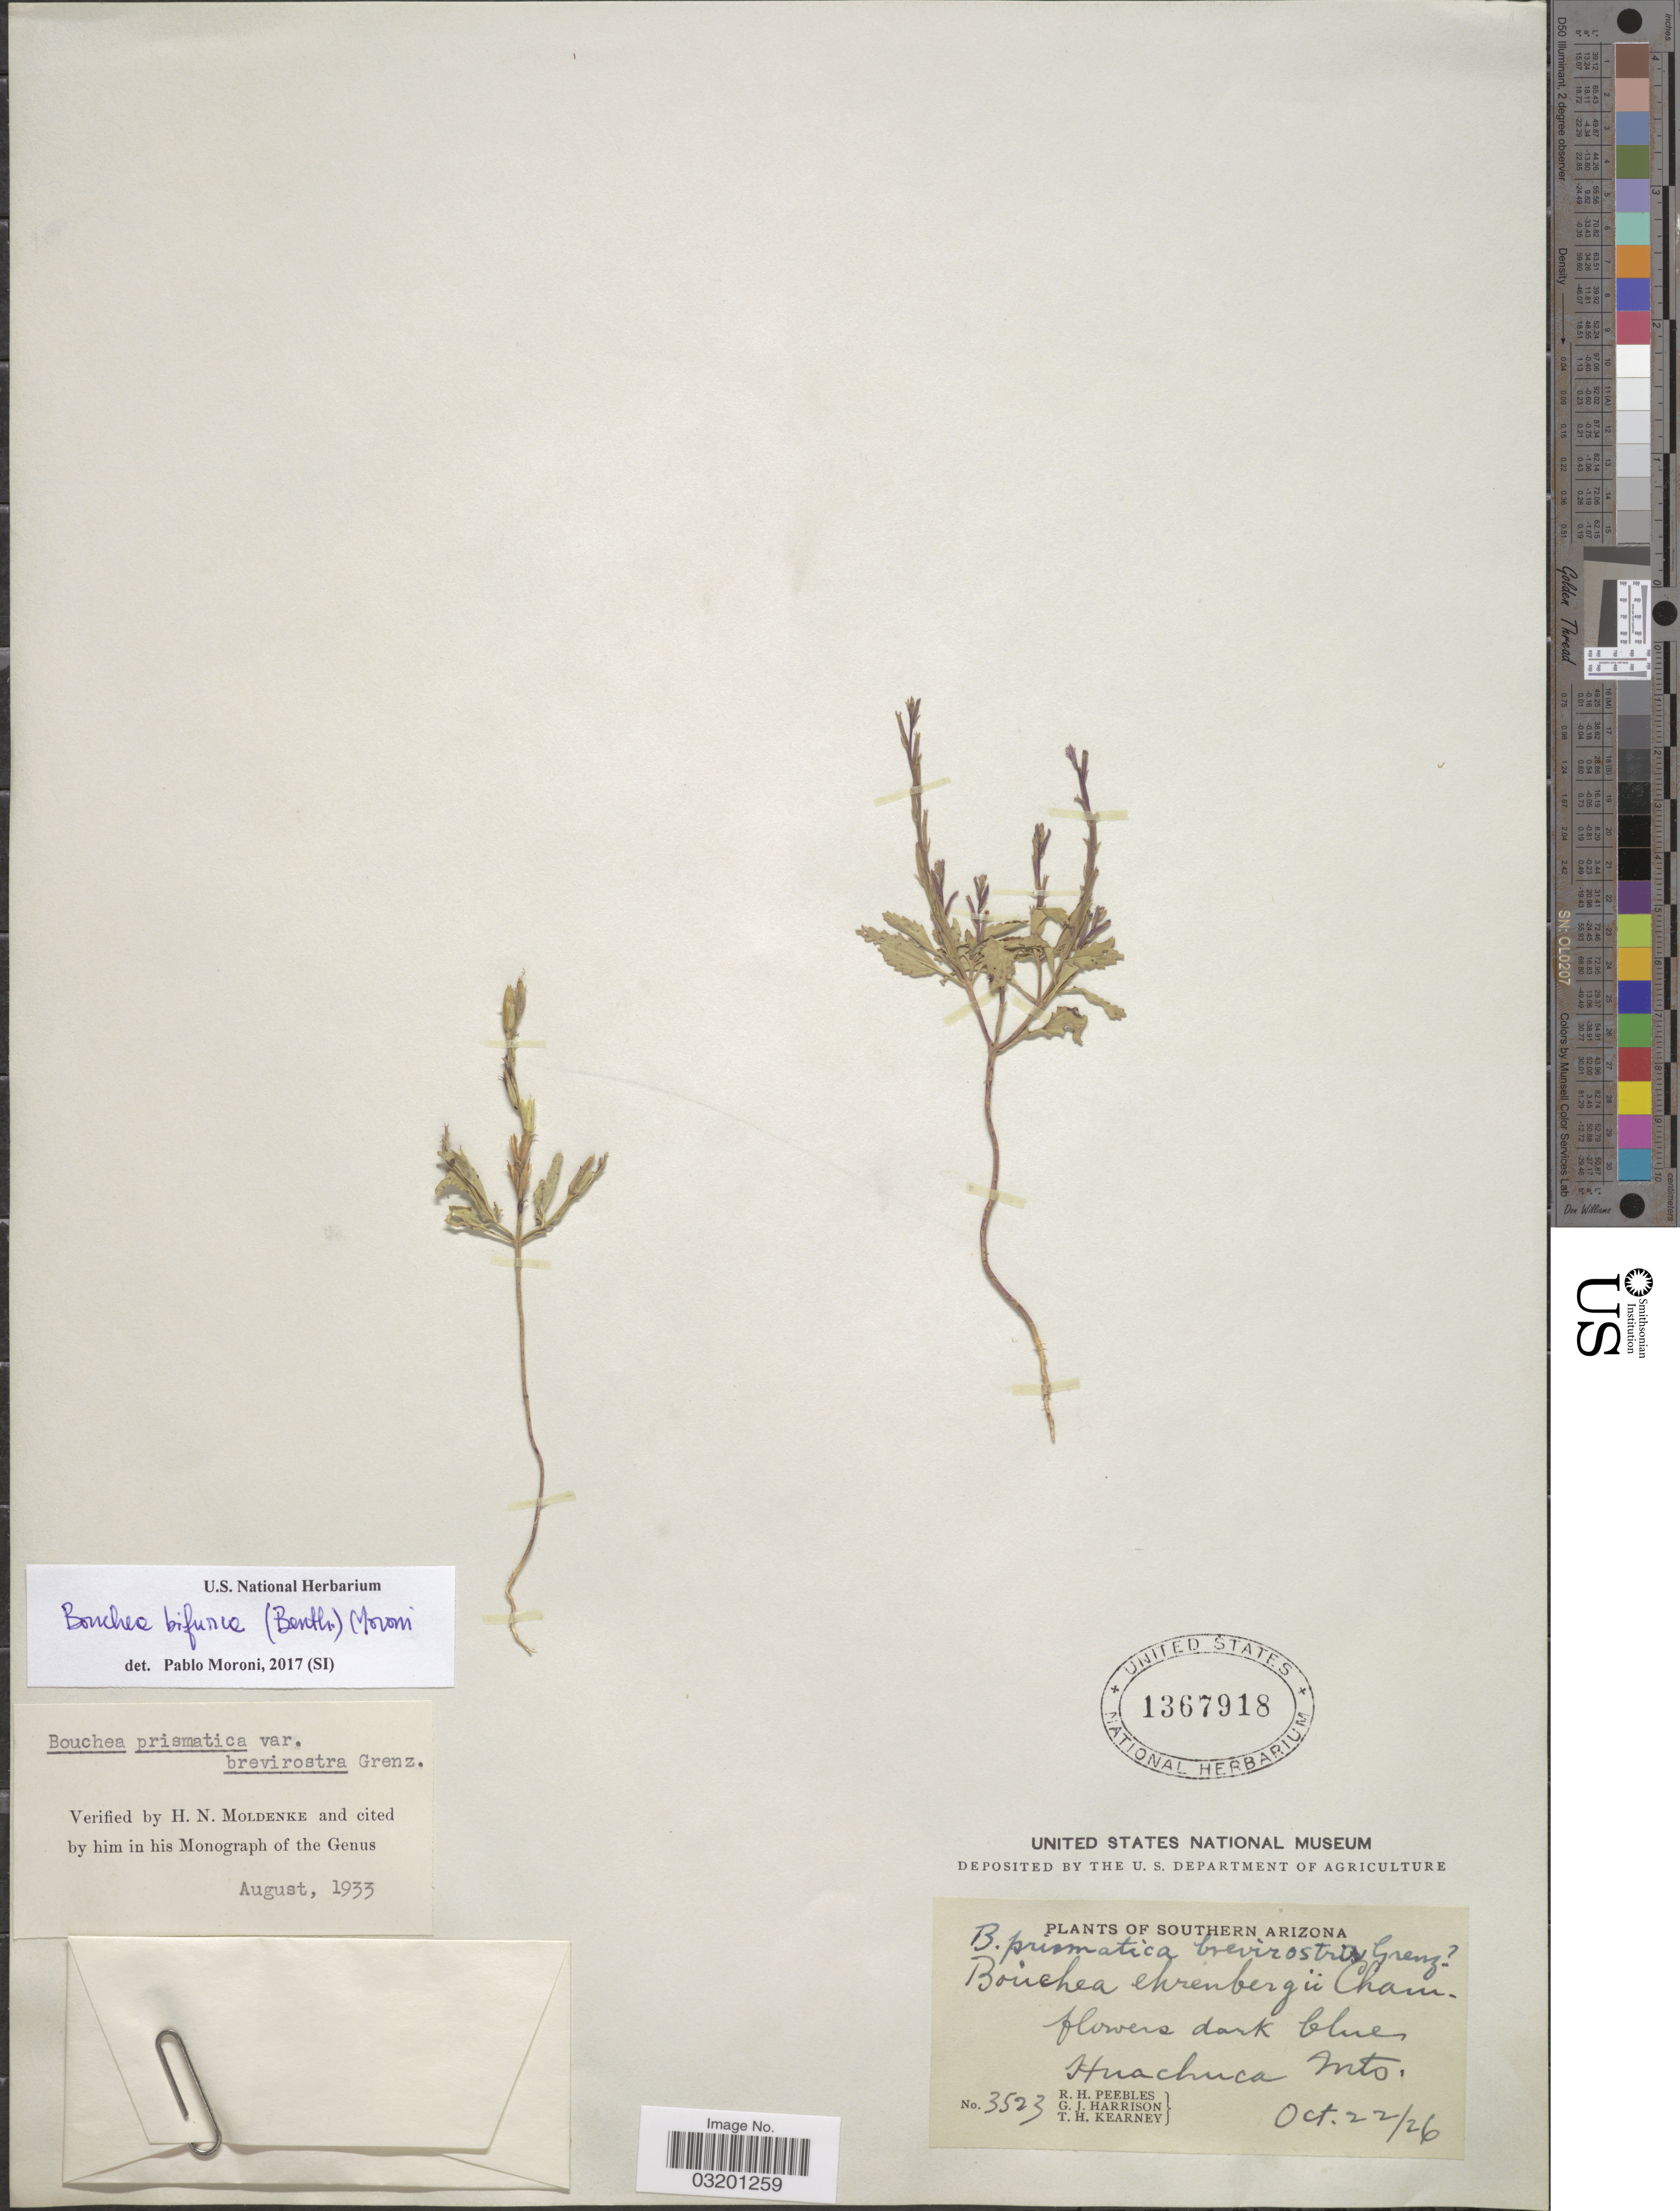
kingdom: Plantae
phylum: Tracheophyta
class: Magnoliopsida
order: Lamiales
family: Verbenaceae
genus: Bouchea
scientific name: Bouchea bifurca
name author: (Benth.) P. Moroni & N. O'Leary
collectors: R. H. Peebles, G. J. Harrison & T. H. Kearney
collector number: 3523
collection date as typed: Transcribed d/m/y: 22/10/26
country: United States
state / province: Arizona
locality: Southern Arizona. Huachuca Mts.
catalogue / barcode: US 1367918